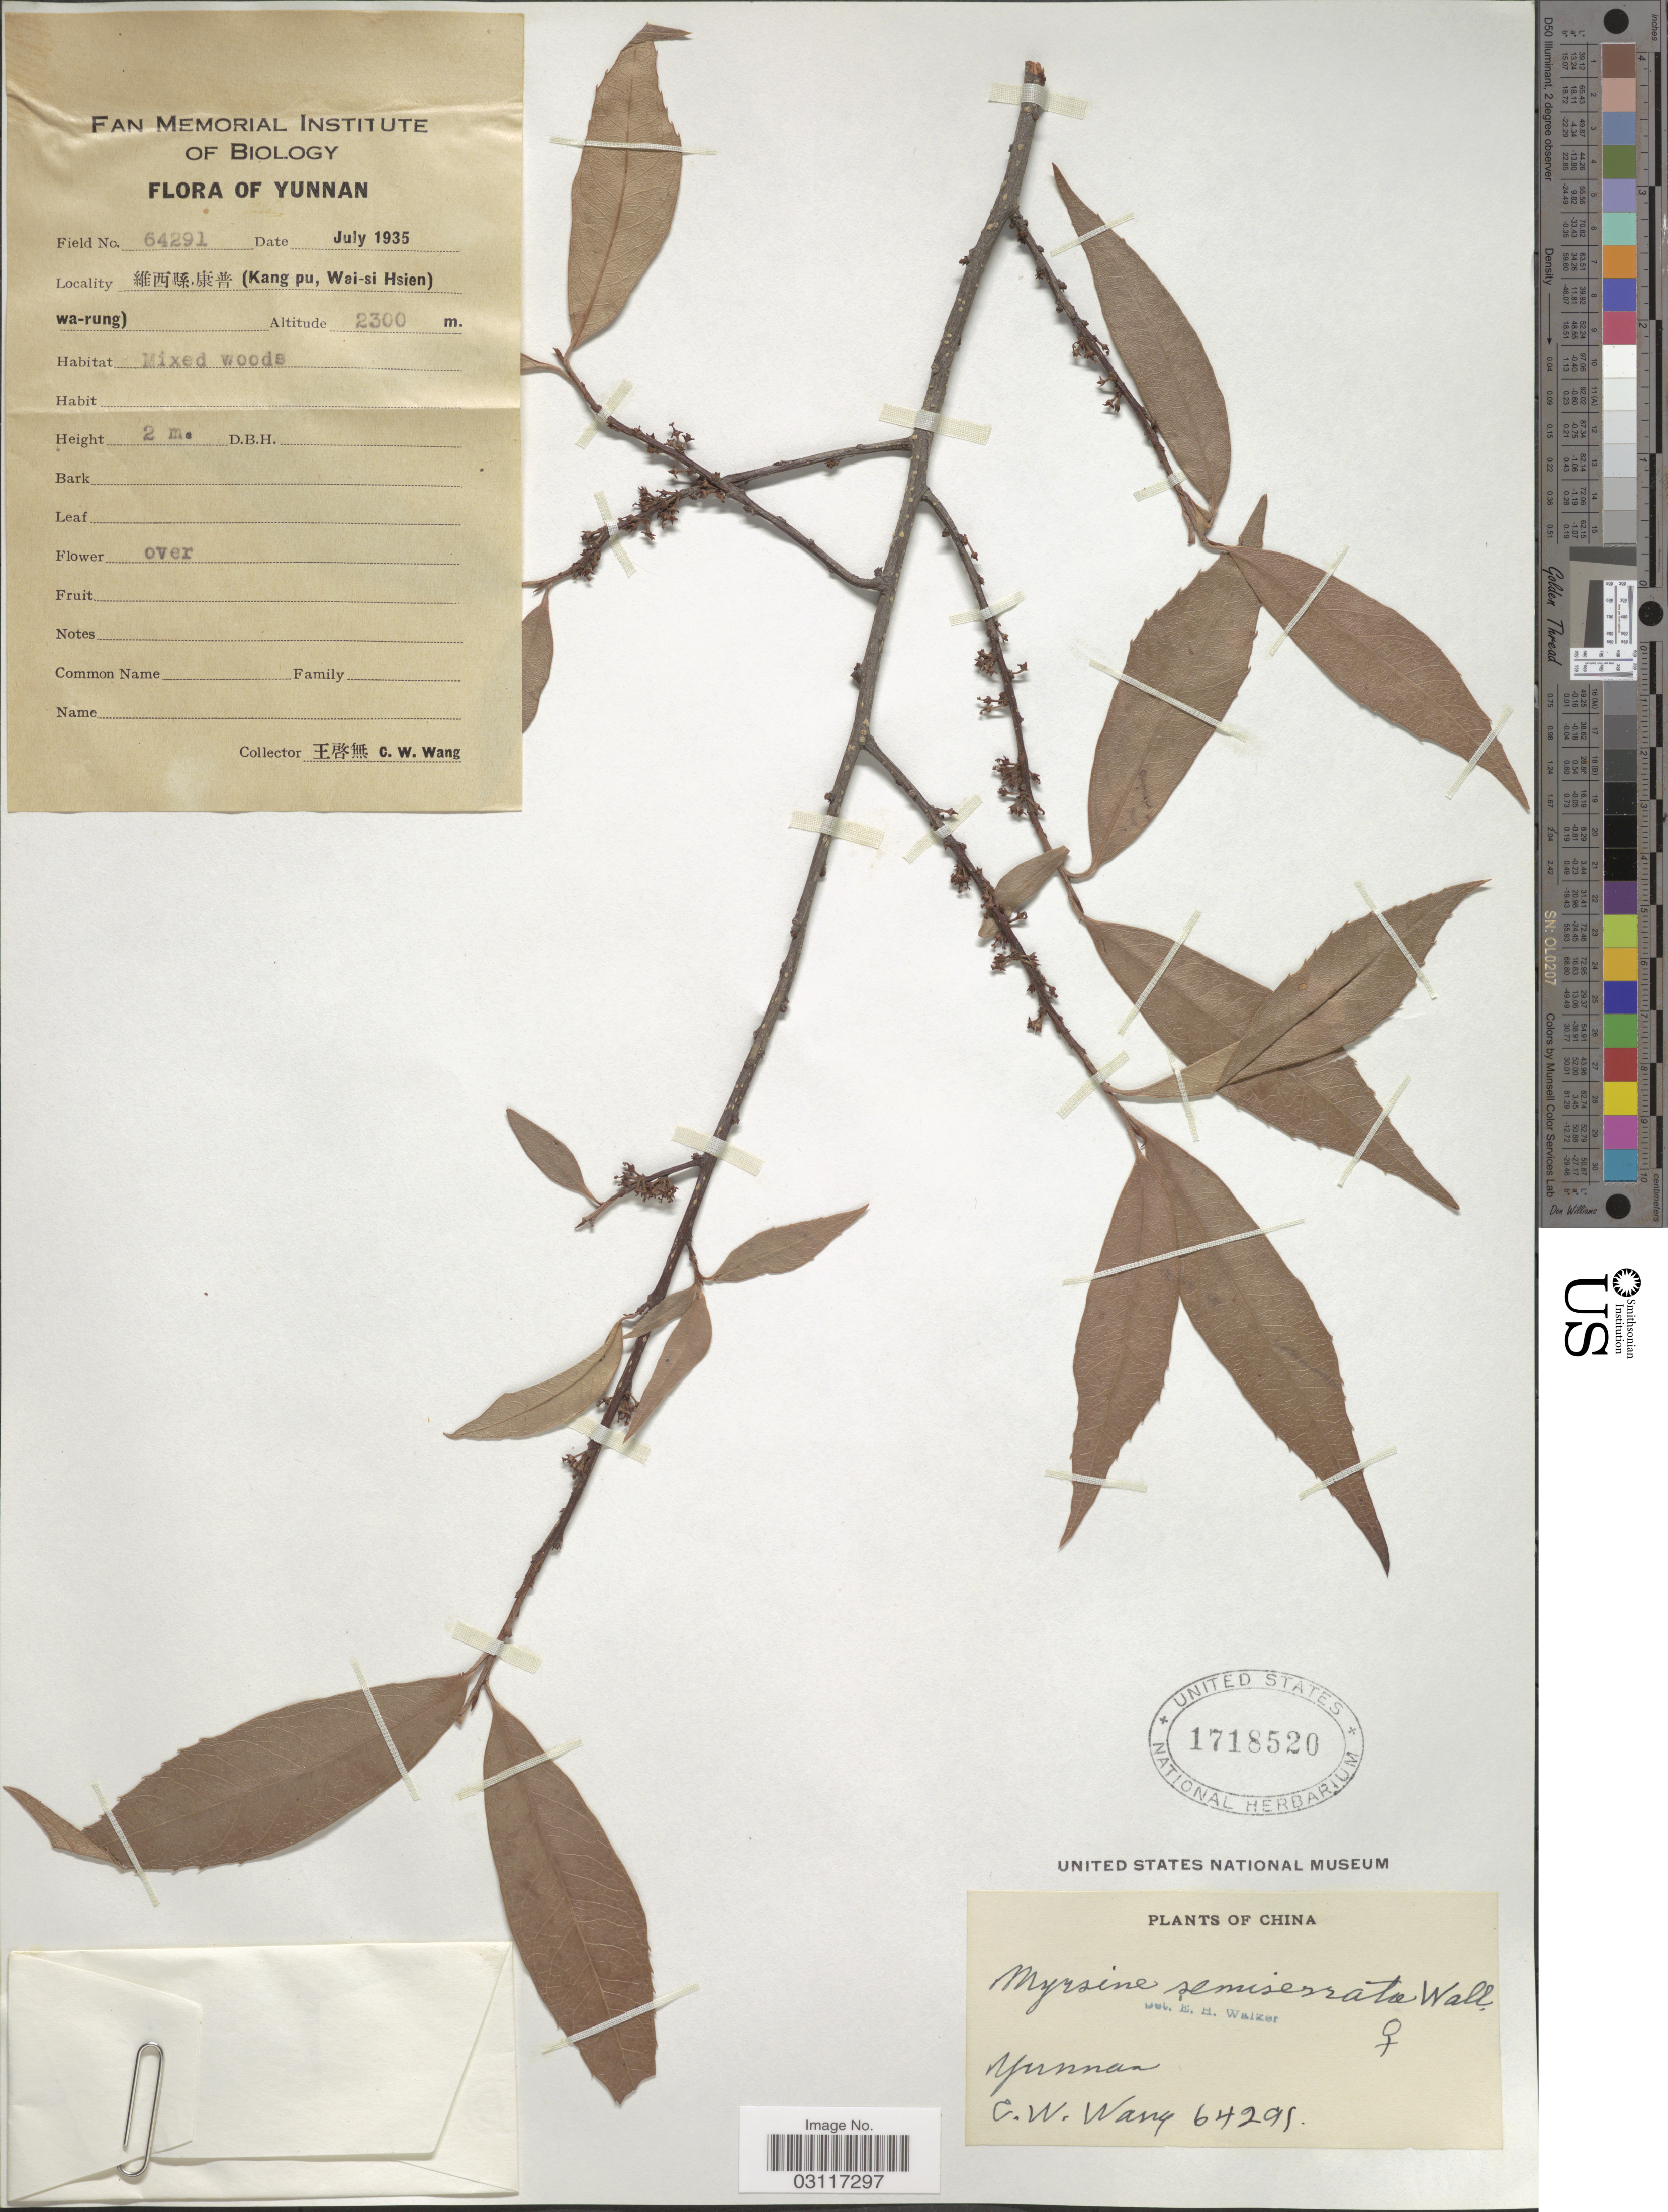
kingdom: Plantae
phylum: Tracheophyta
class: Magnoliopsida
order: Ericales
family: Primulaceae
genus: Myrsine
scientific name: Myrsine semiserrata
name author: Wall.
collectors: C. W. Wang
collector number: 64291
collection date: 1935-07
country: China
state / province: Yunnan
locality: (Kang-pu, Wei-si Hsien) wa-rung).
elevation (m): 2300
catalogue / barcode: US 1718520